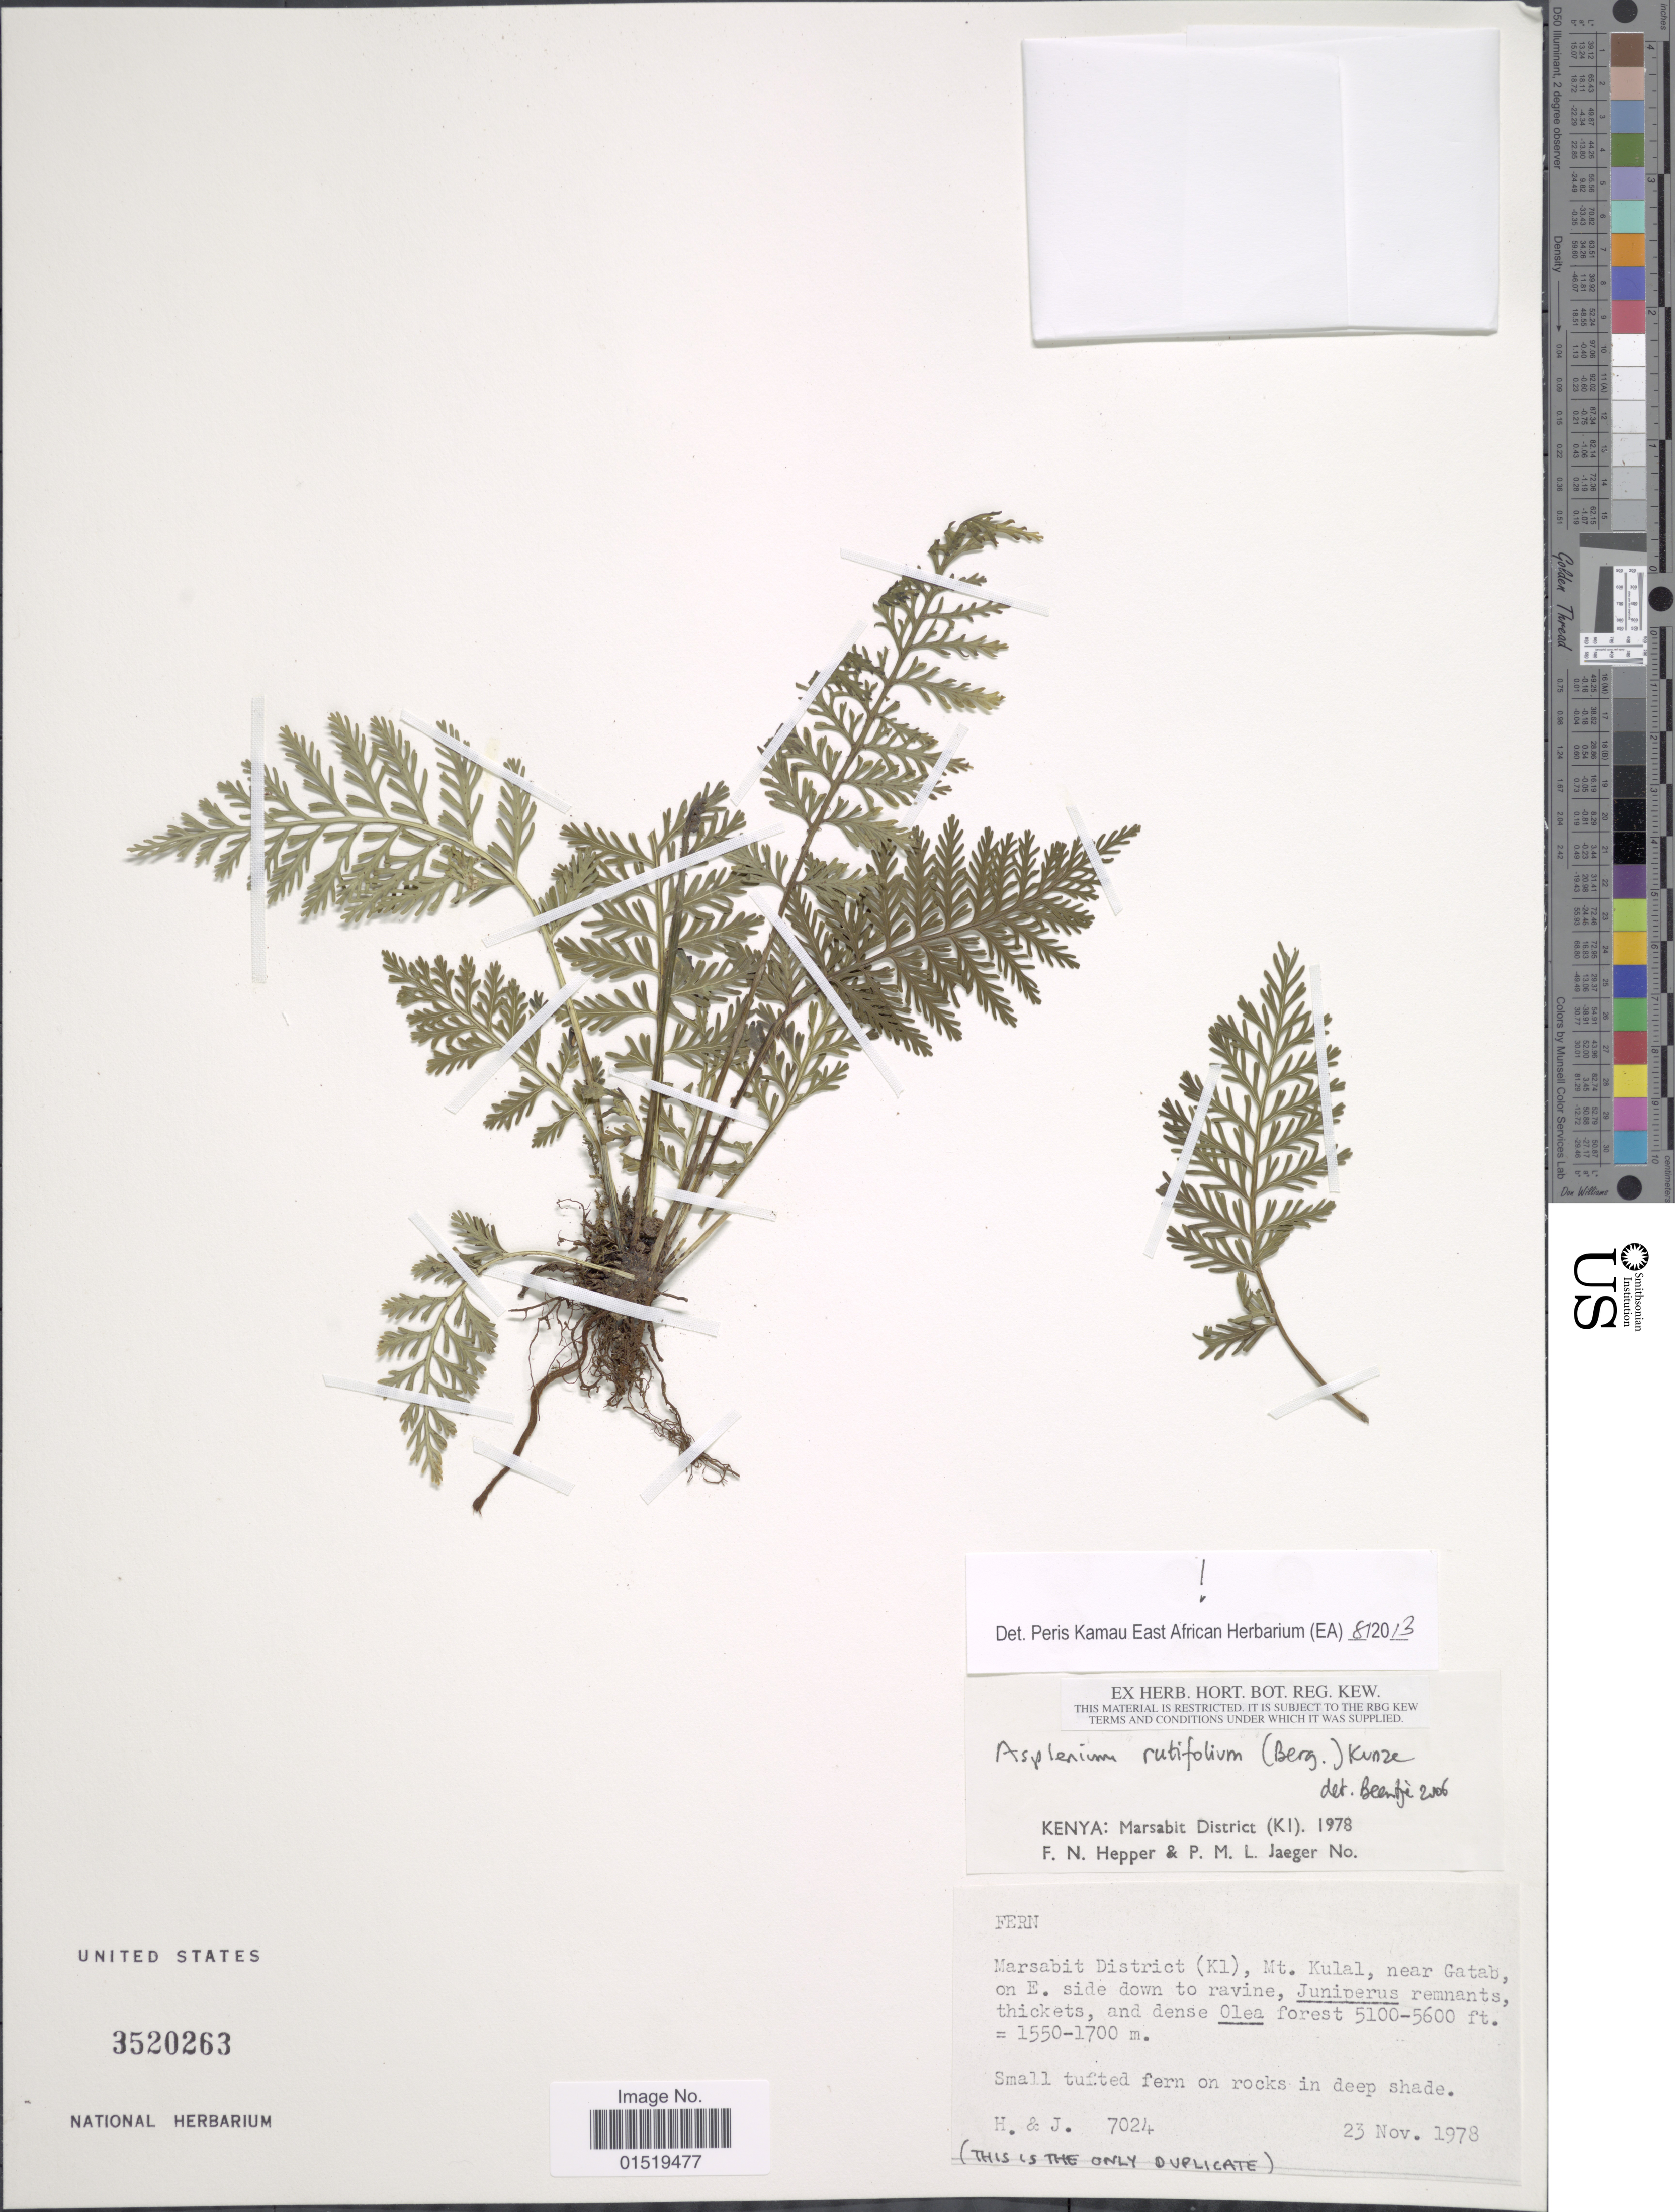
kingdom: Plantae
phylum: Tracheophyta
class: Polypodiopsida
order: Polypodiales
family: Aspleniaceae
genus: Asplenium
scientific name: Asplenium rutifolium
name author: (P.J. Bergius) Kunze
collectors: F. Hepper & P. Jaeger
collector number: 7024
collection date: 1978-11-23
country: Kenya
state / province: Marsabit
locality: Marsabit District (K1), Mt. Kulal, near Gatab, on E. side down to ravine.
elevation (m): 1554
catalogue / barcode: US 3520263